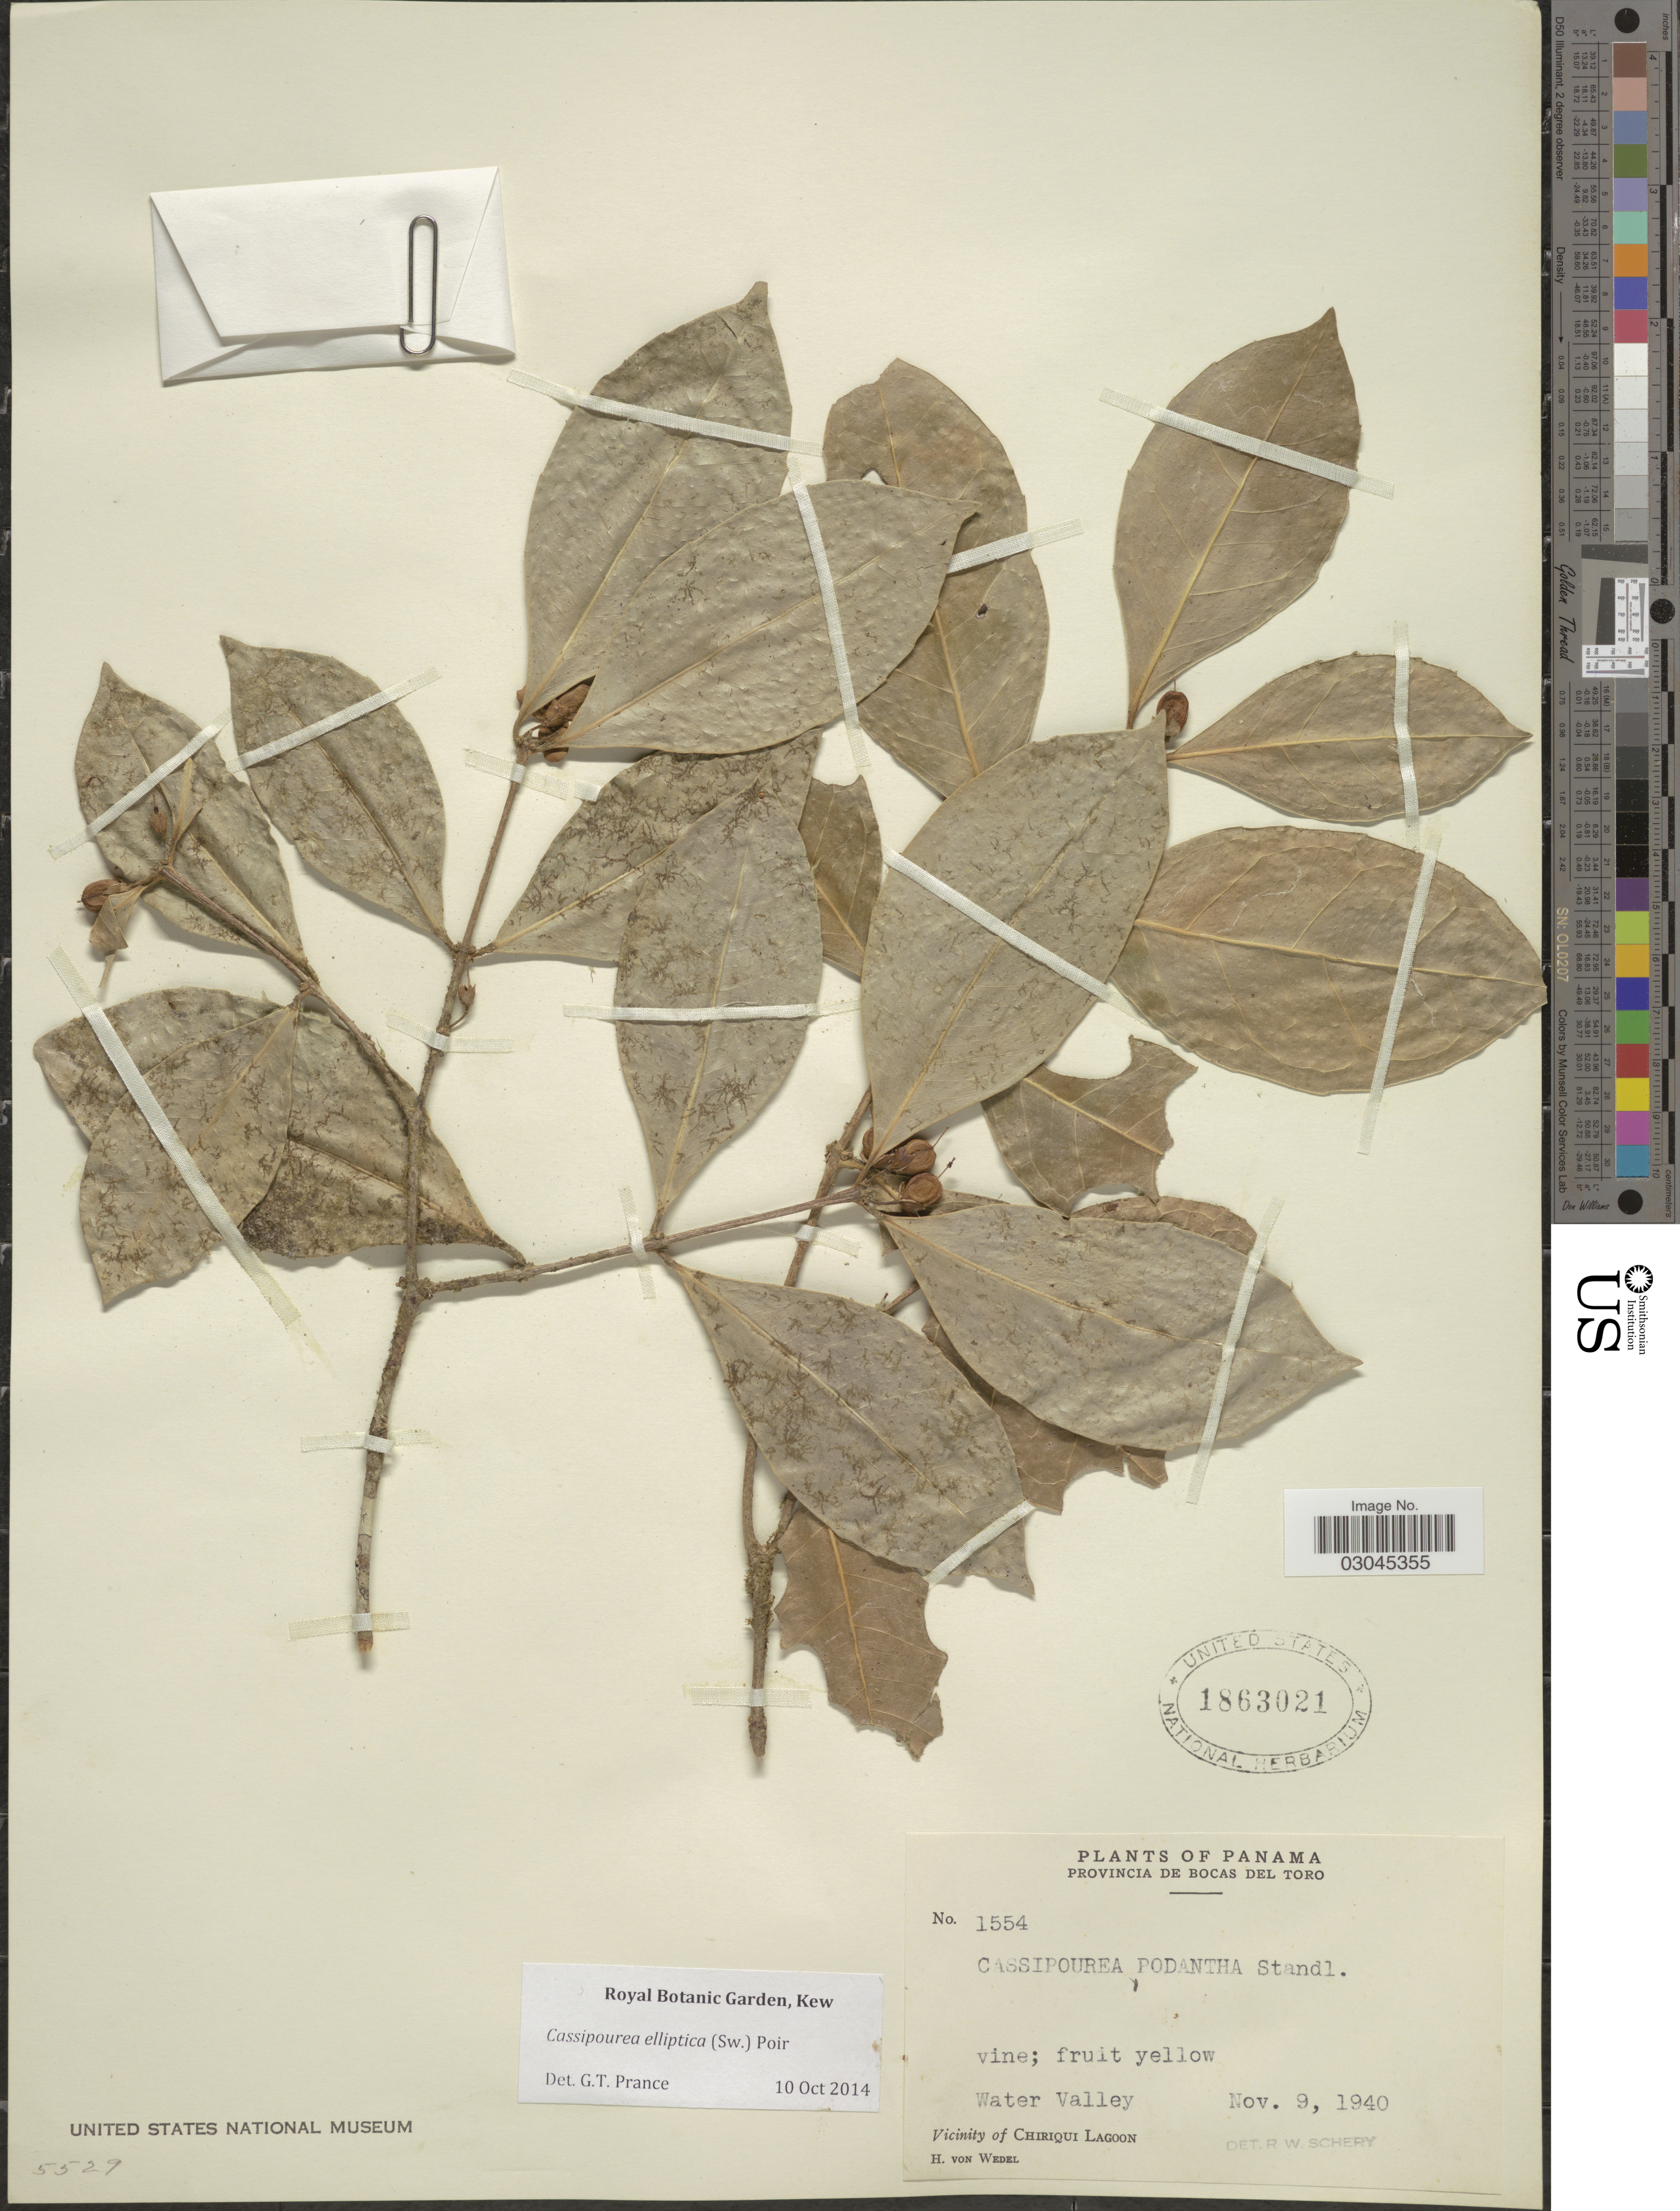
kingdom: Plantae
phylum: Tracheophyta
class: Magnoliopsida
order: Malpighiales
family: Rhizophoraceae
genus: Cassipourea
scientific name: Cassipourea elliptica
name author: (Sw.) Poir.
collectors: H. von Wedel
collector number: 1554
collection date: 1940-11-09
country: Panama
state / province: Bocas del Toro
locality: Provincia de Bocas del Toro. Water Valley. Vicinity of Chiriqui Lagoon.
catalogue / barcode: US 1863021